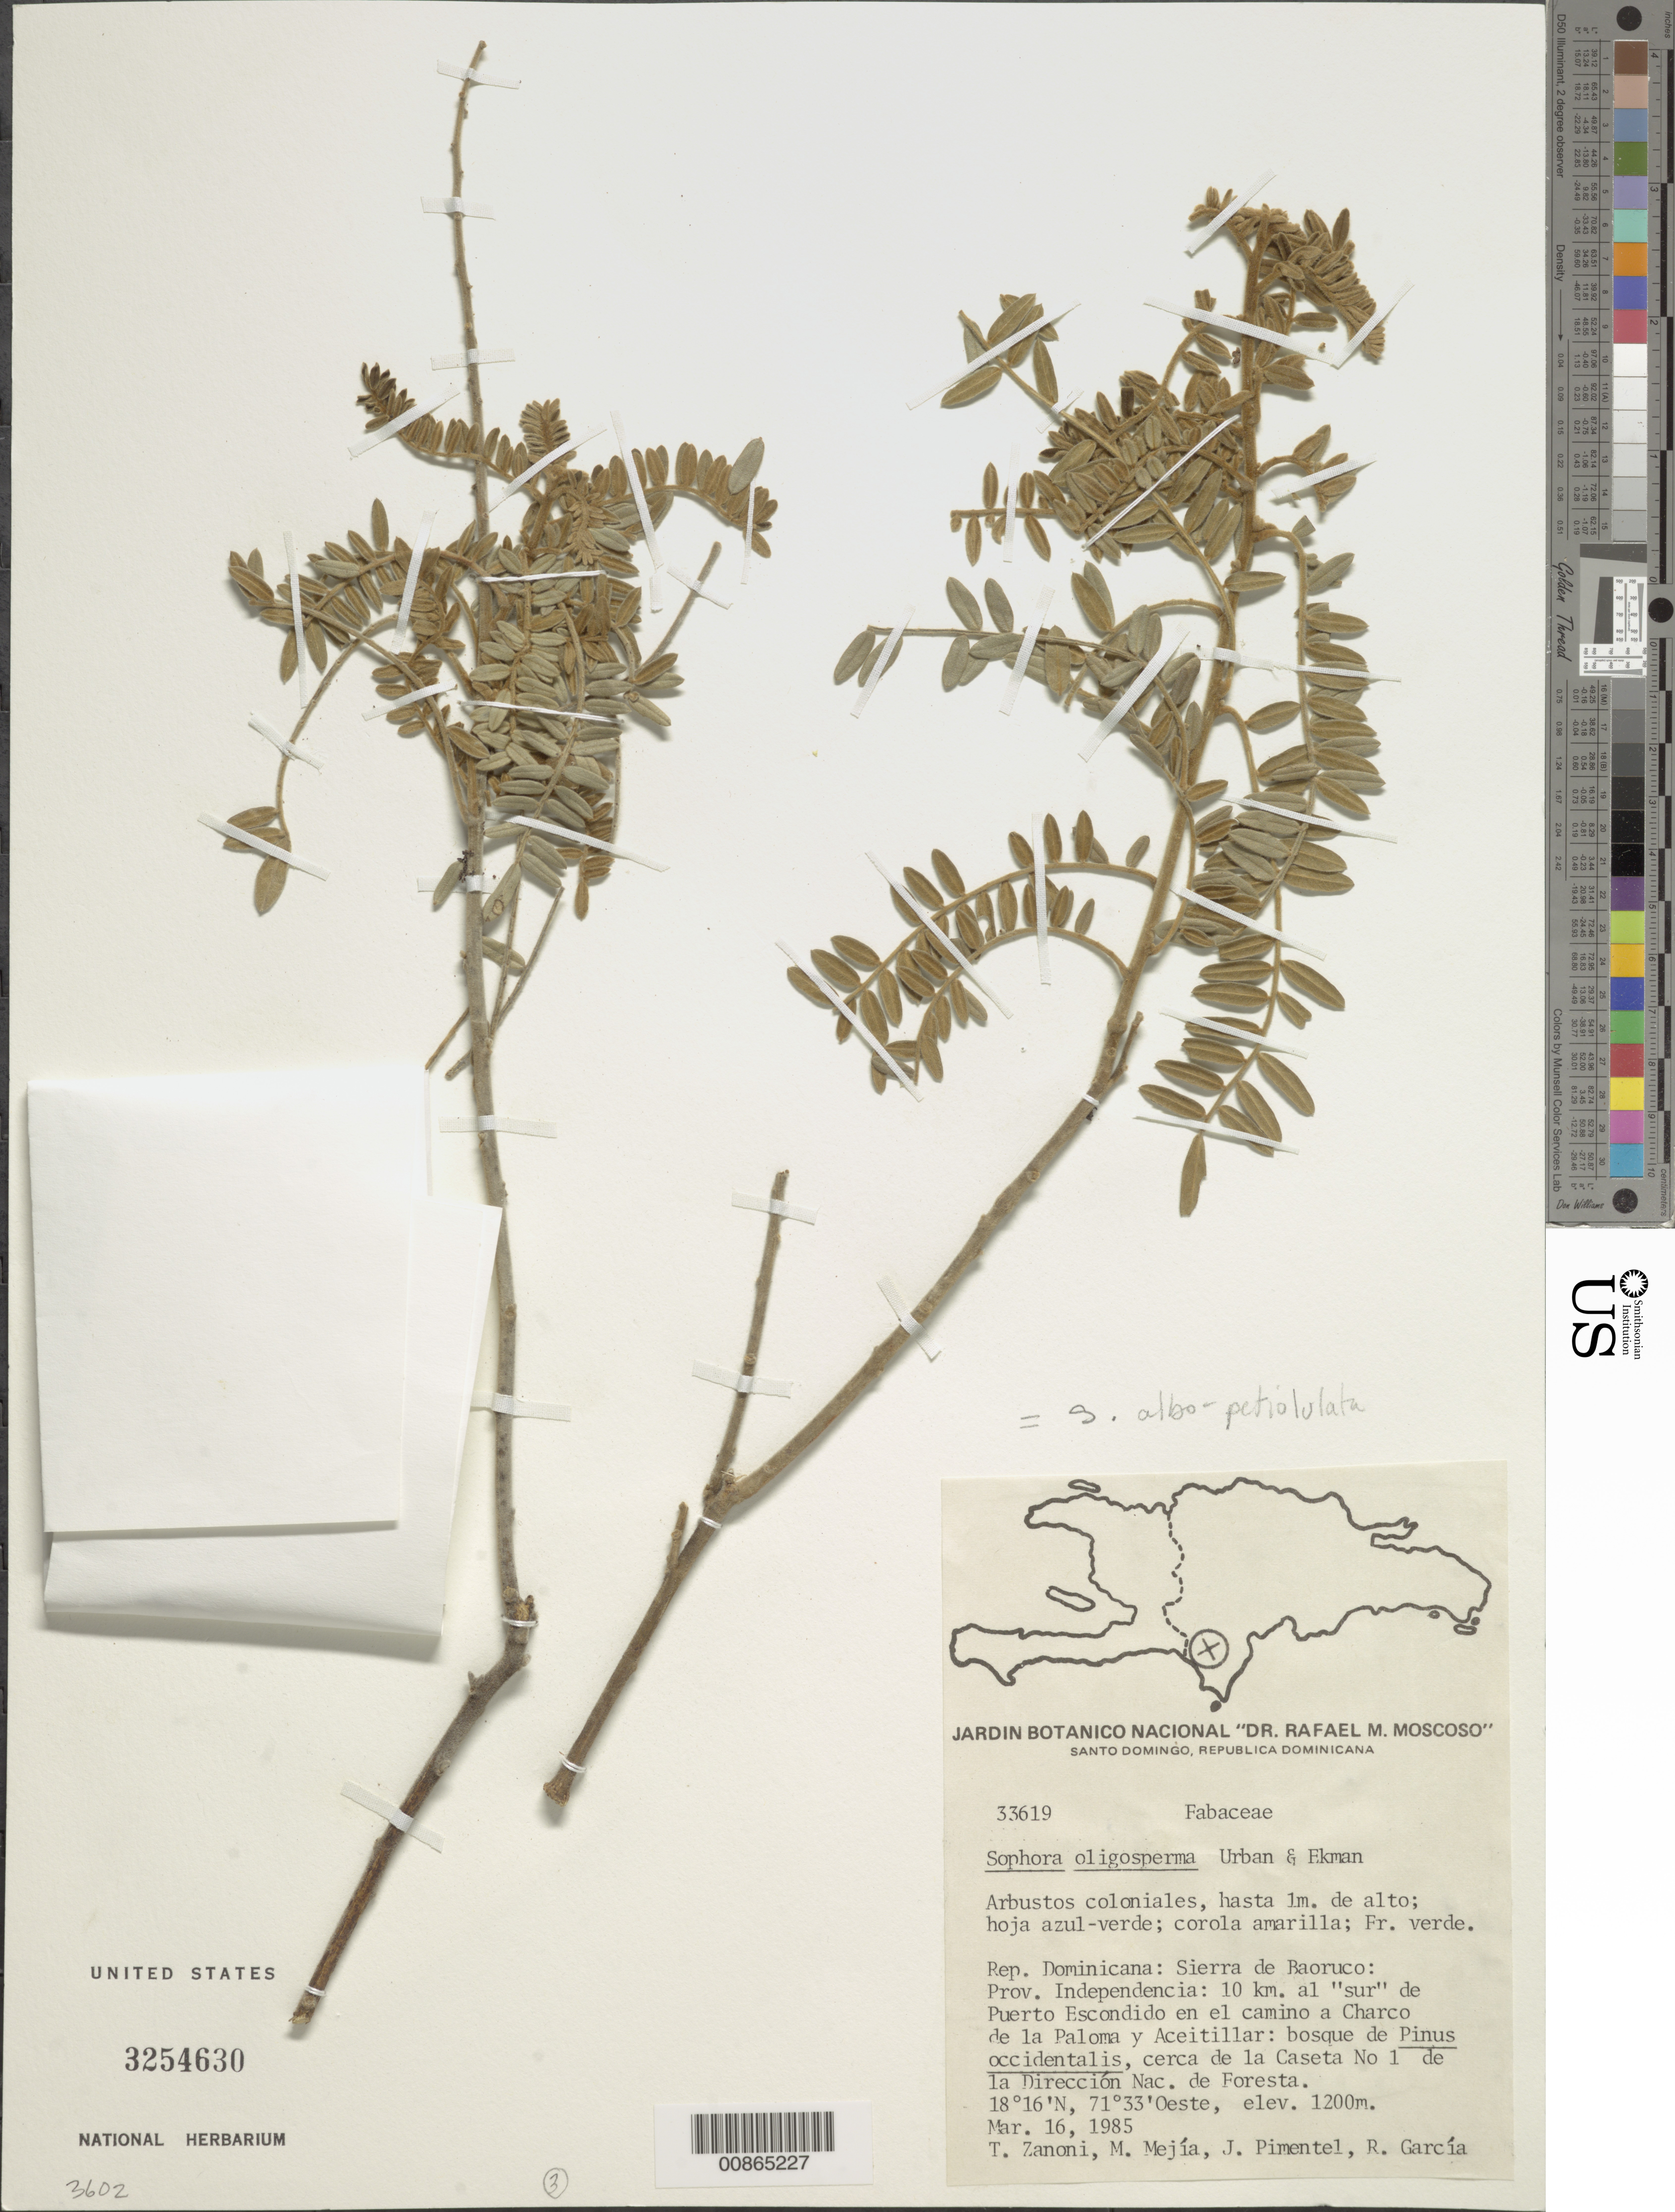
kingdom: Plantae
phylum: Tracheophyta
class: Magnoliopsida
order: Fabales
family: Fabaceae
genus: Sophora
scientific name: Sophora albo-petiolulata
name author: Leonard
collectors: T. A. Zanoni, M. Mejia, J. Pimentel & R. G. García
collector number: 33619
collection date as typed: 16 Mar 1985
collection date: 1985-03-16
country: Dominican Republic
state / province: Independencia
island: Hispaniola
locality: Sierra de Baoruco: 10 km al "sur" de Puerto Escondido en el camino a Charco de la Paloma y Aceitillar. Cerca de la Caseta No. 1 de la Dirección Nac. de Foresta.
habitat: Bosque de Pinus occidentalis.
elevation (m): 1200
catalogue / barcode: US 3254630